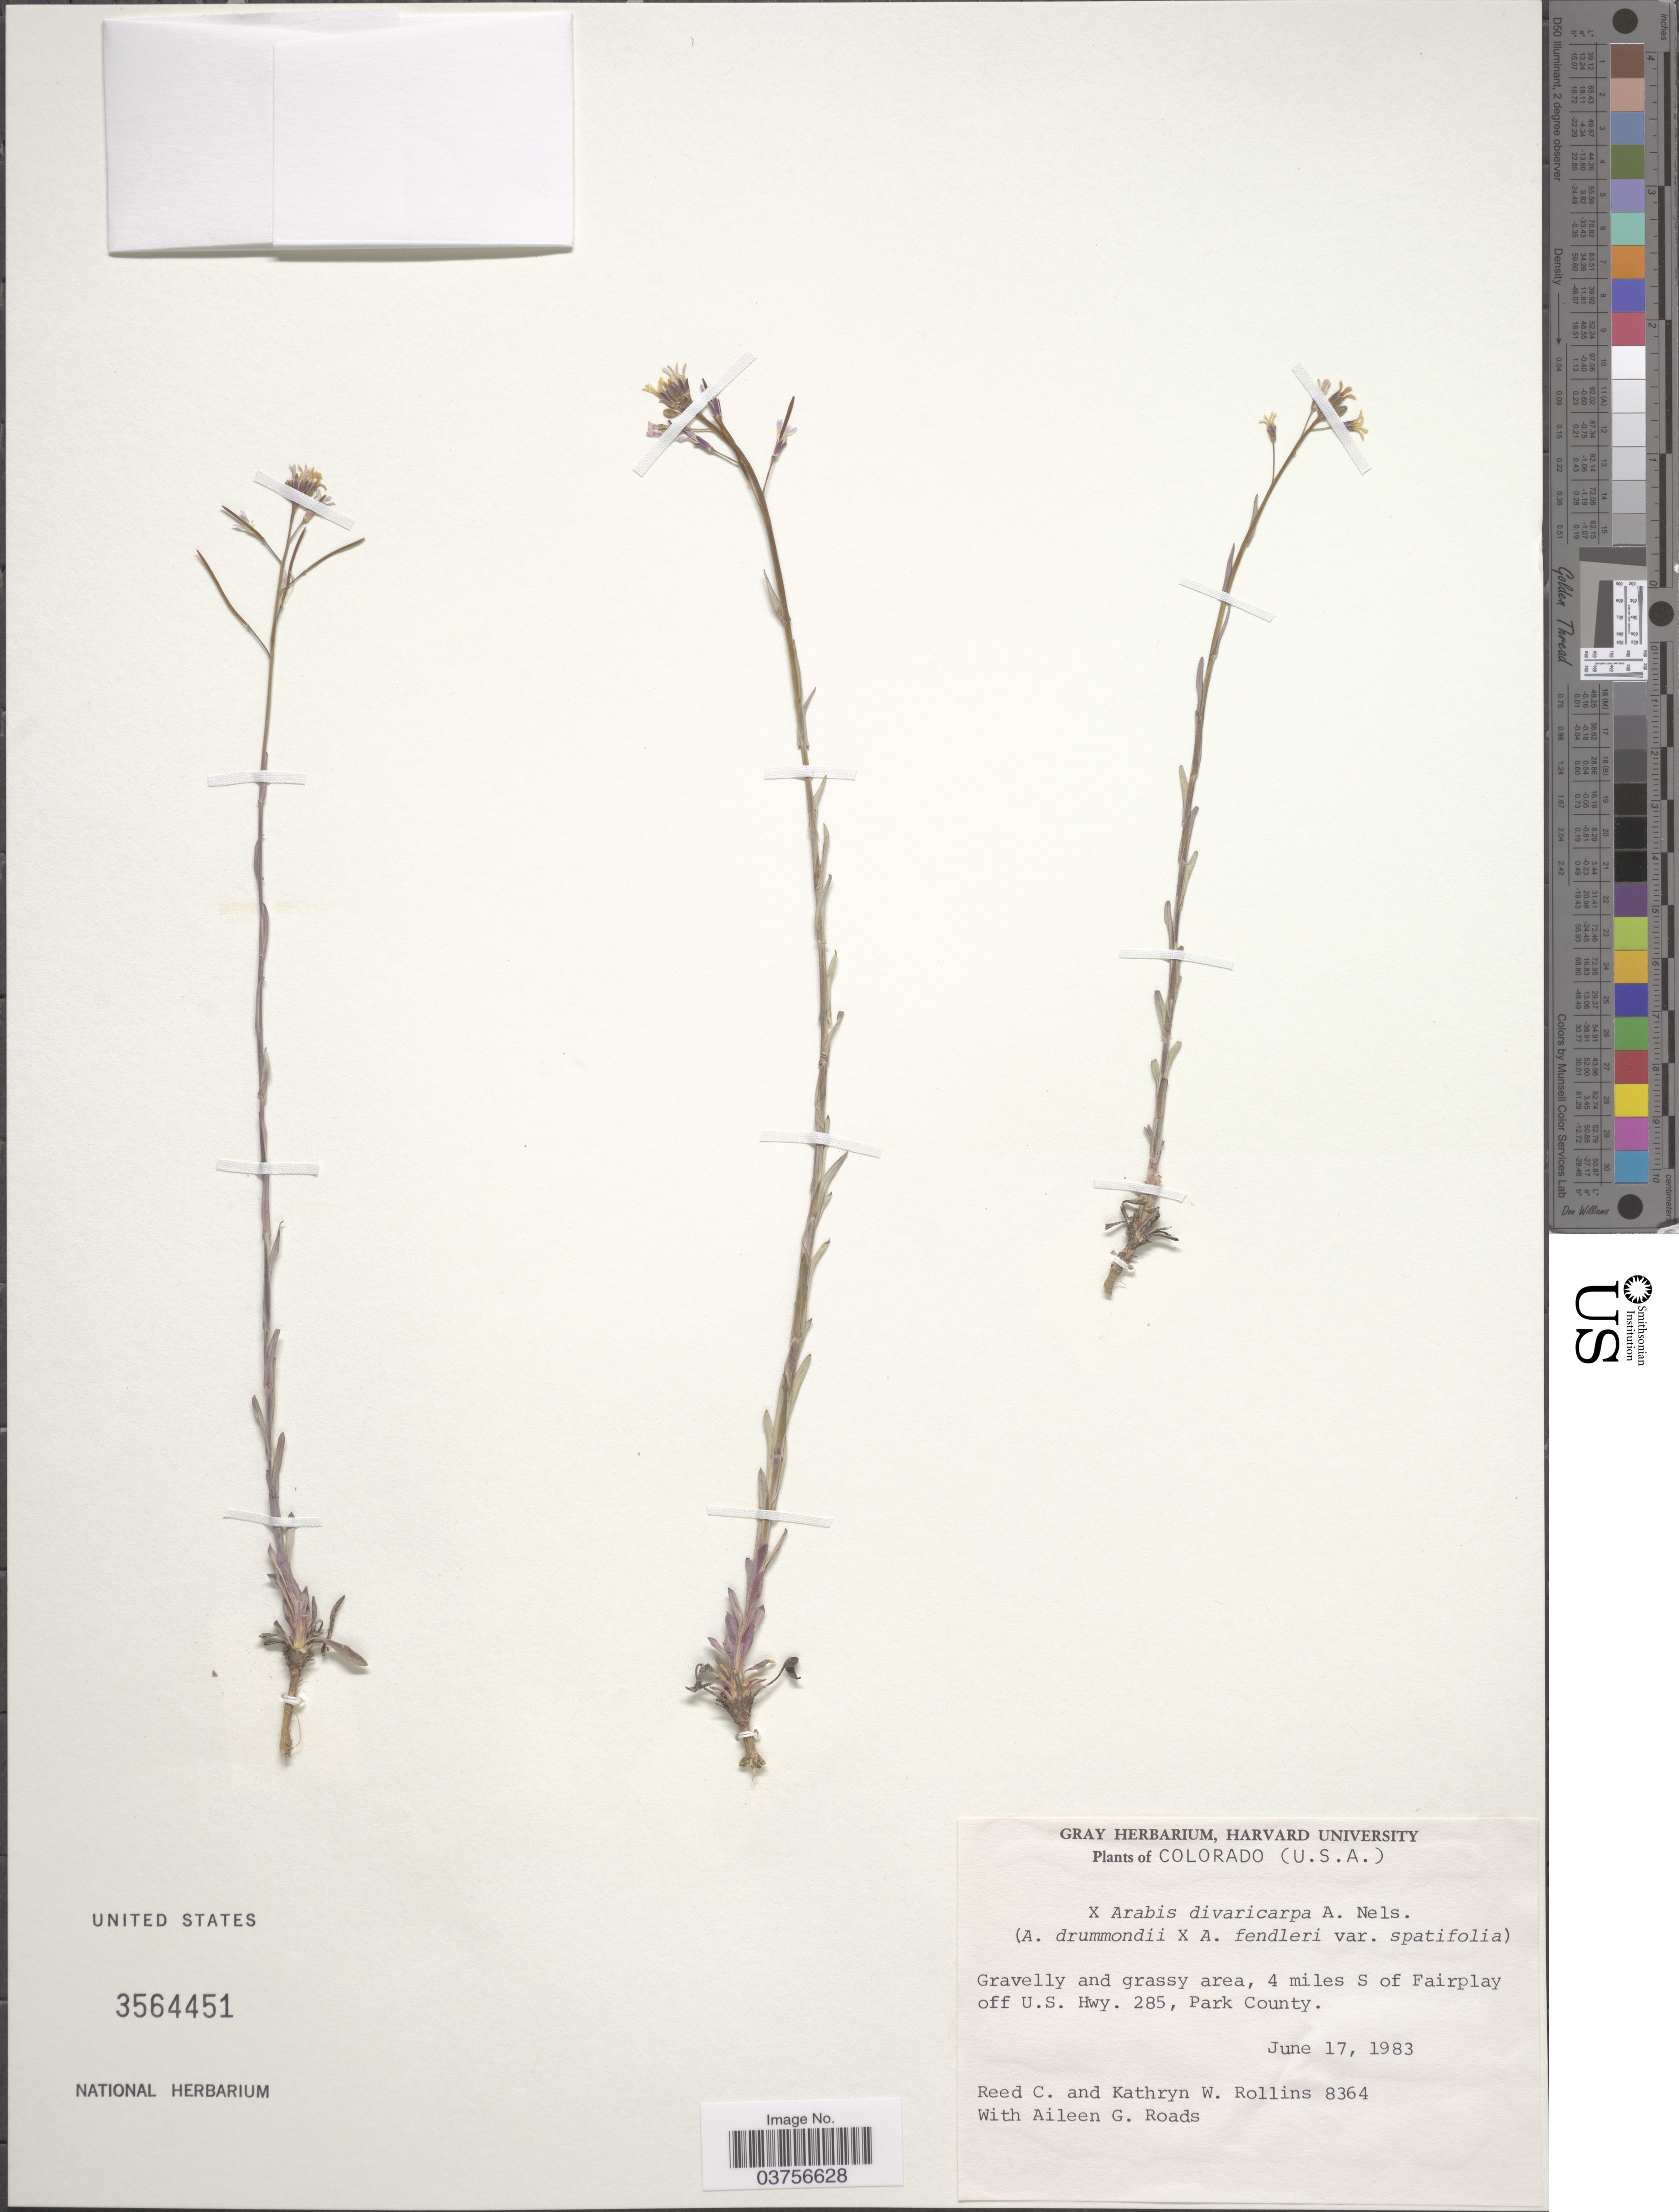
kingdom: Plantae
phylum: Tracheophyta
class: Magnoliopsida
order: Brassicales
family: Brassicaceae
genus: Arabis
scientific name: Arabis divaricarpa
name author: A. Nelson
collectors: R. C. Rollins, K. W. Rollins & A. Roads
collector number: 8364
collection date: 1983-06-17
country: United States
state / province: Colorado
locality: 4 miles S of Fairplay off U. S. Hwy. 285, Park County.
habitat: gravelly and grassy area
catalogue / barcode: US 3564451